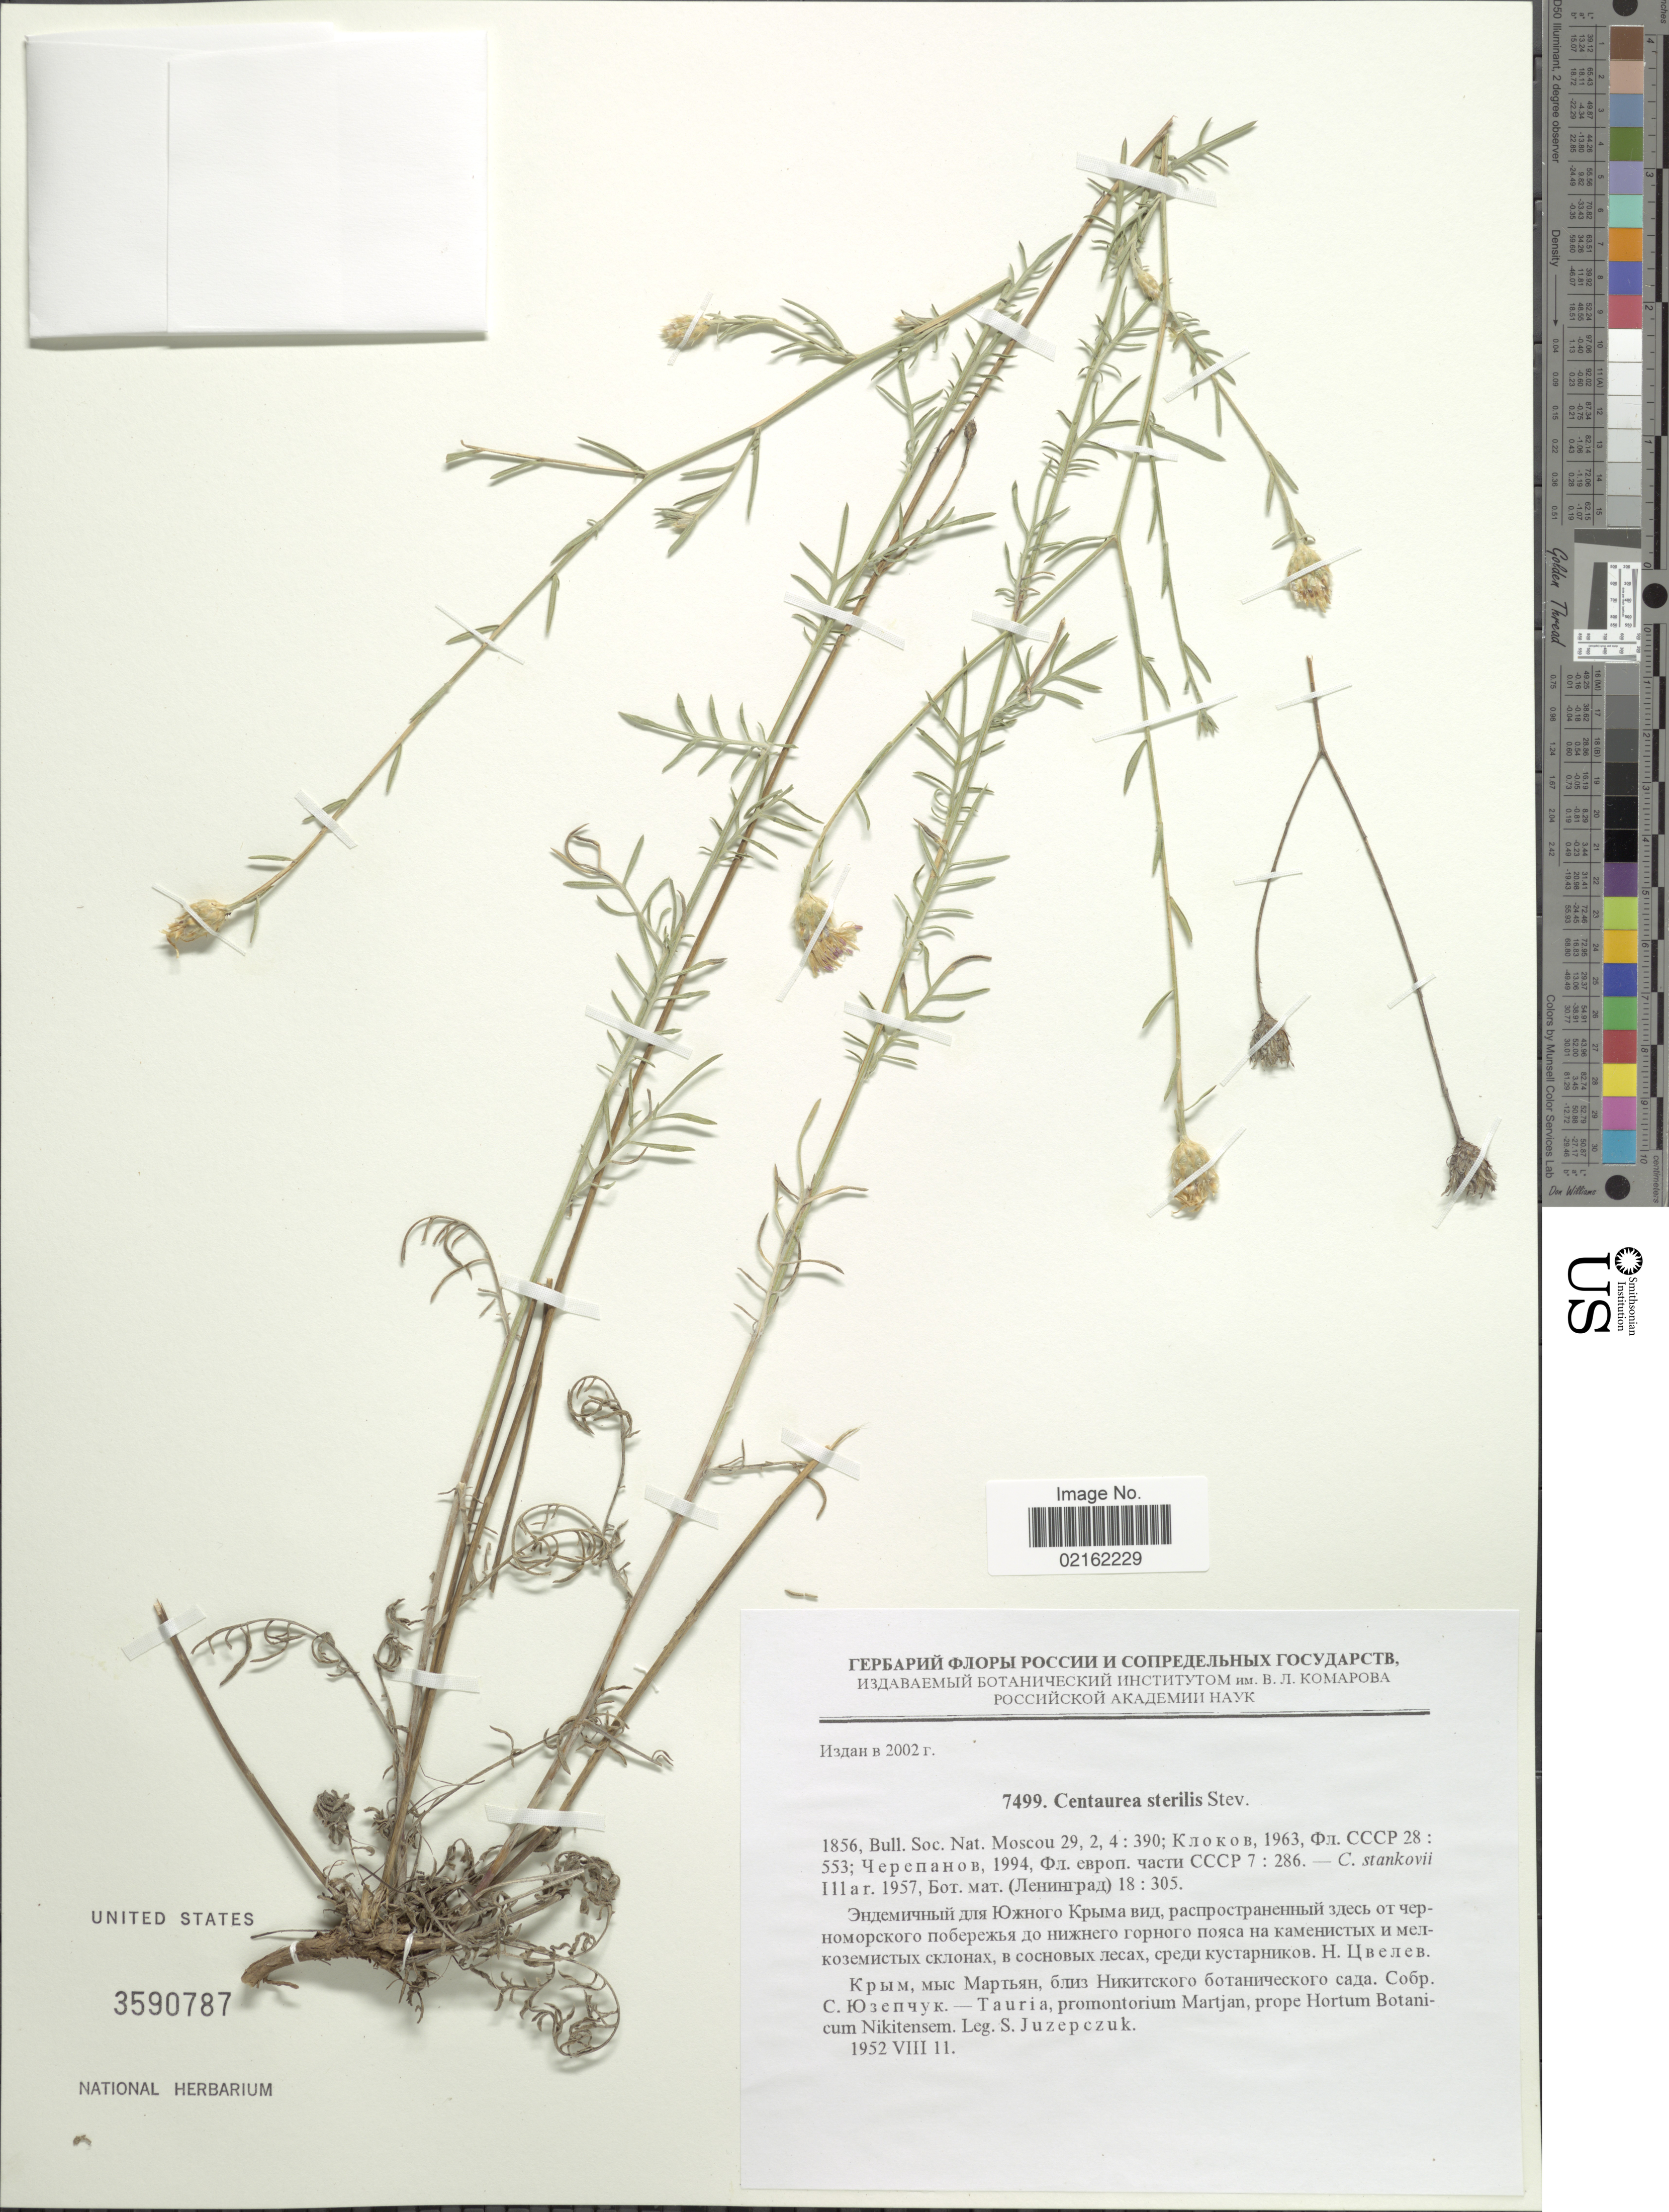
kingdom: Plantae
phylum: Tracheophyta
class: Magnoliopsida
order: Asterales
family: Asteraceae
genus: Centaurea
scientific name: Centaurea sterilis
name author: Steven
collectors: S. V. Juzepczuk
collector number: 7499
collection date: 1952-08-11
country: Ukraine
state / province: Crimea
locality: Tauria, promontorium Martjan, prope Hortum Botanicum Nikitensem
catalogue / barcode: US 3590787